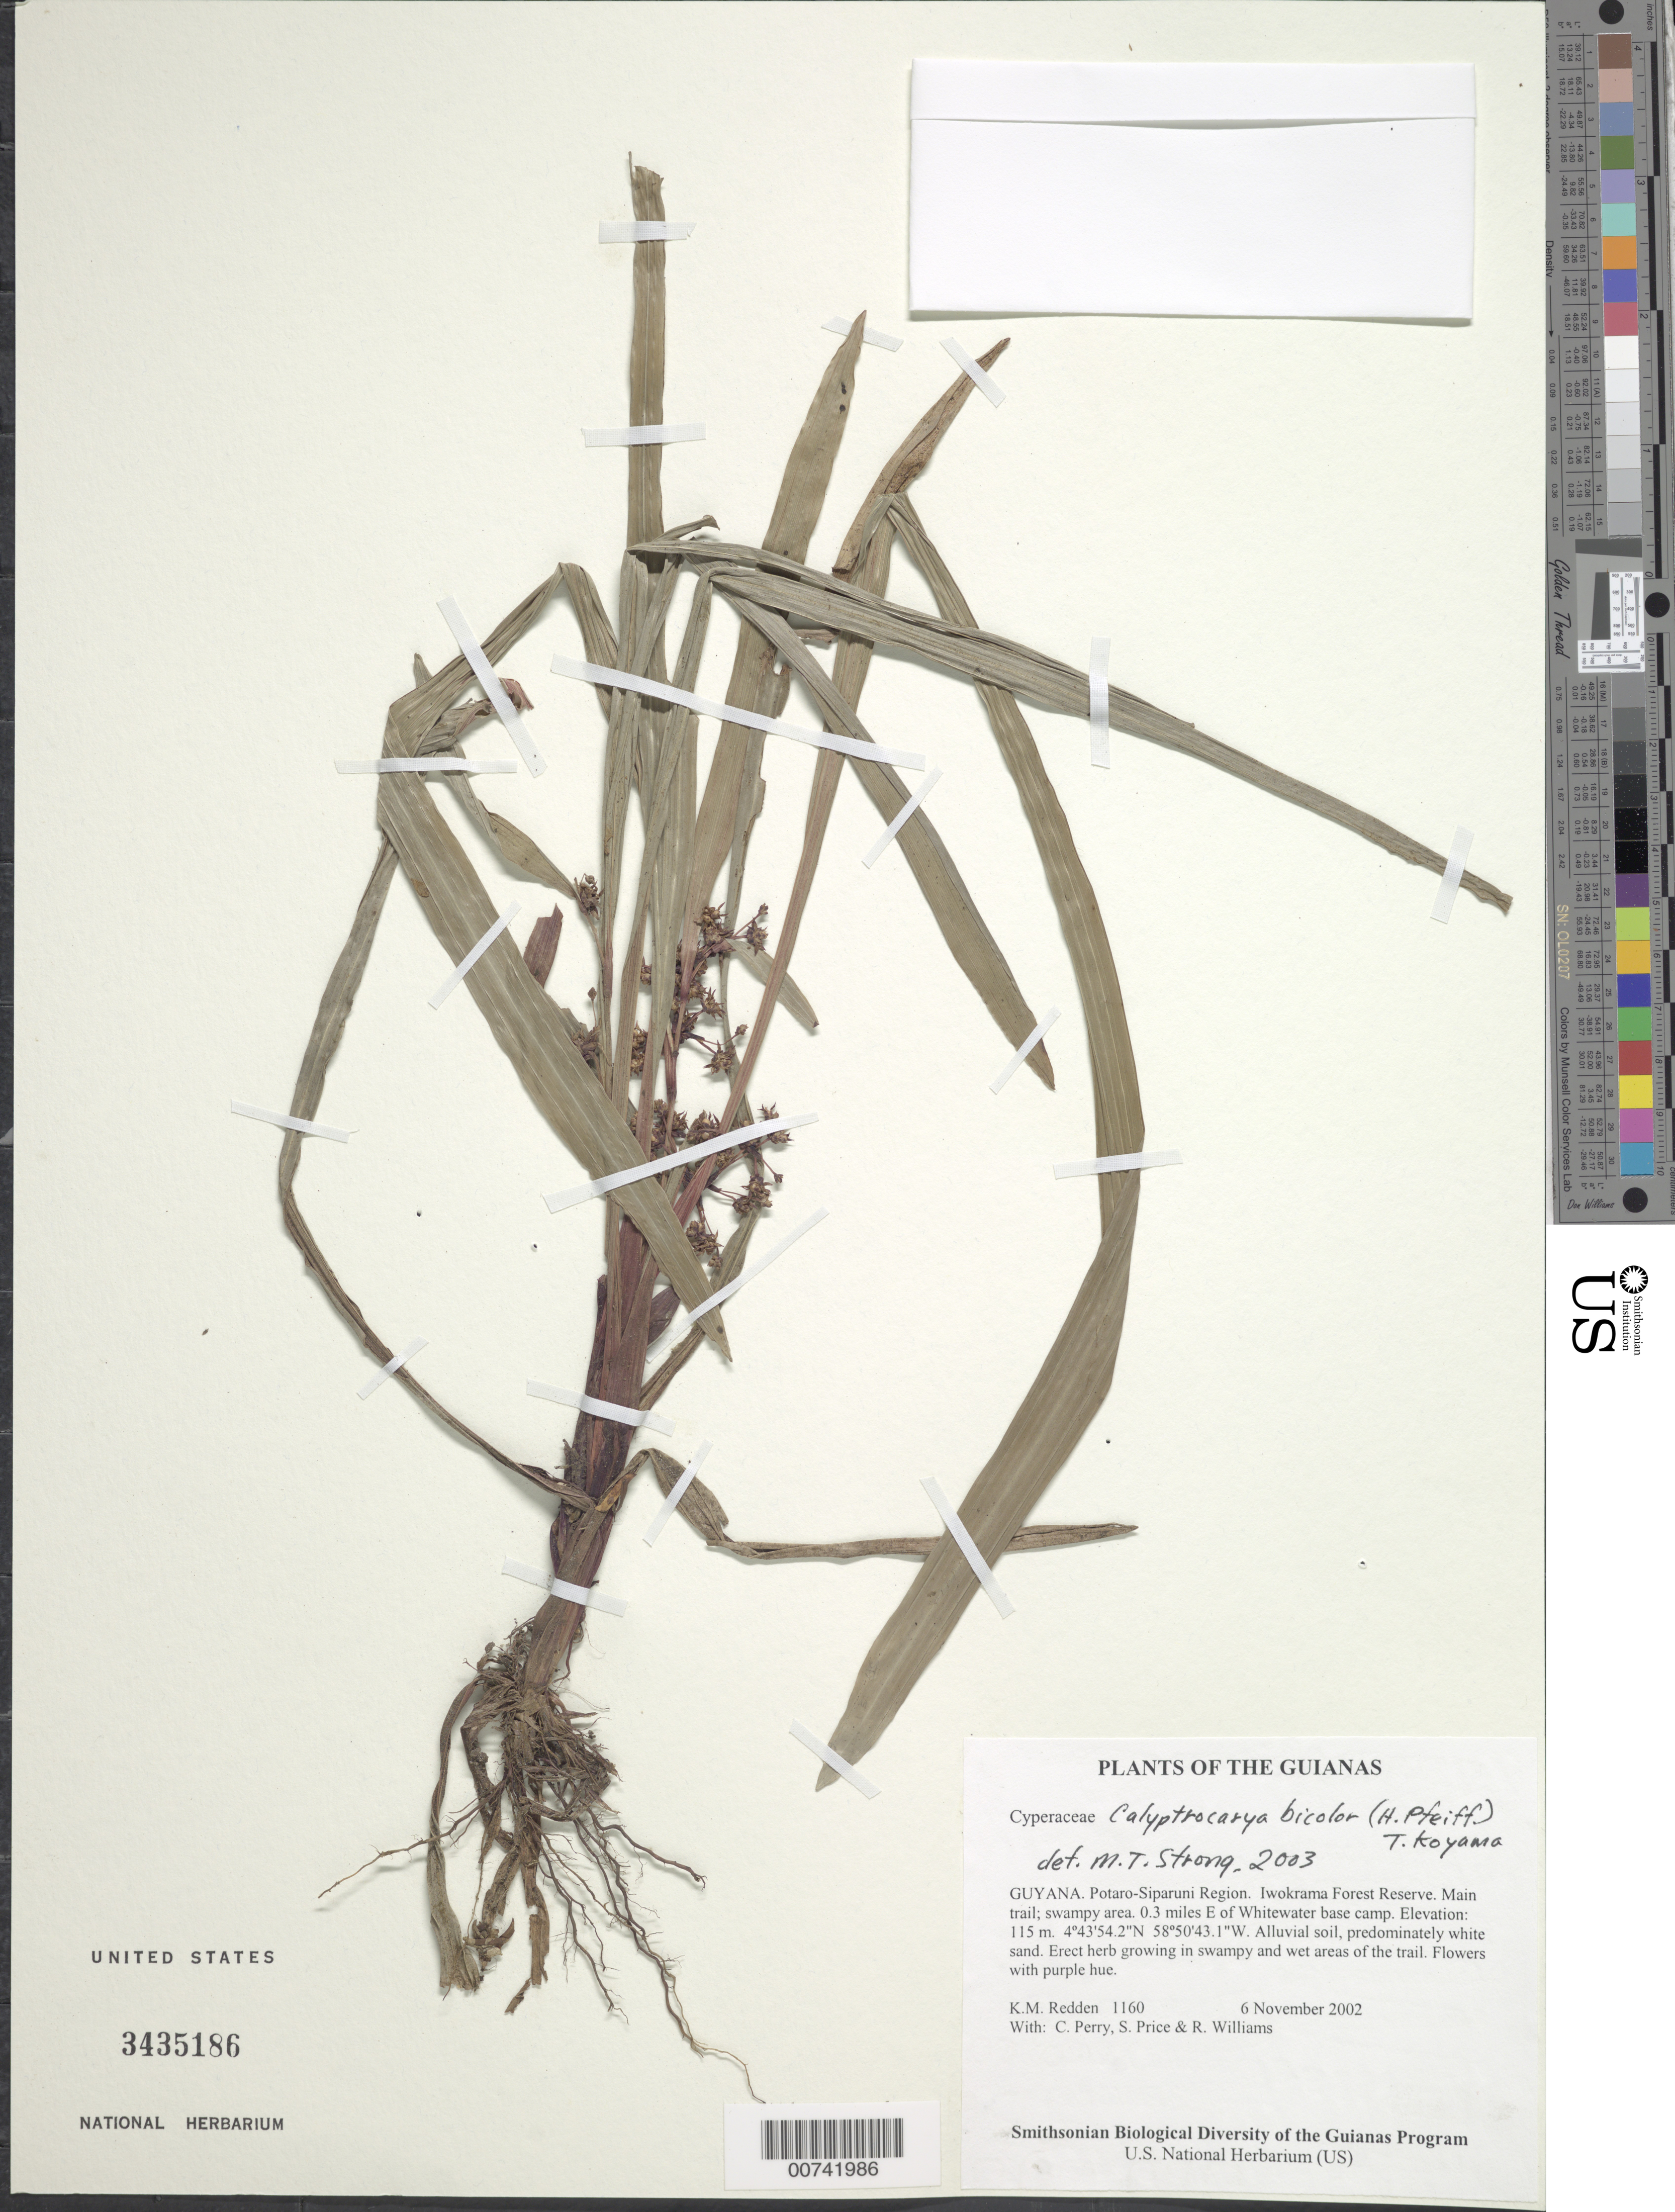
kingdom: Plantae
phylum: Tracheophyta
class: Liliopsida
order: Poales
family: Cyperaceae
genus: Calyptrocarya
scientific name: Calyptrocarya bicolor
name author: (H. Pfeiff.) T. Koyama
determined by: Strong, M. T., (US), Smithsonian Institution - National Museum of Natural History (UNITED STATES)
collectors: K. M. Redden, C. Perry, S. Price & R. Williams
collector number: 1160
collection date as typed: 6 November 2002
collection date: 2002-11-06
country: Guyana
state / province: Potaro-Siparuni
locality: Iwokrama Forest Reserve. Main trail; swampy area. 0.3 miles E of Whitewater base camp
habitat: Alluvial soil, predominately white sand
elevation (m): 115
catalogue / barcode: US 3435186